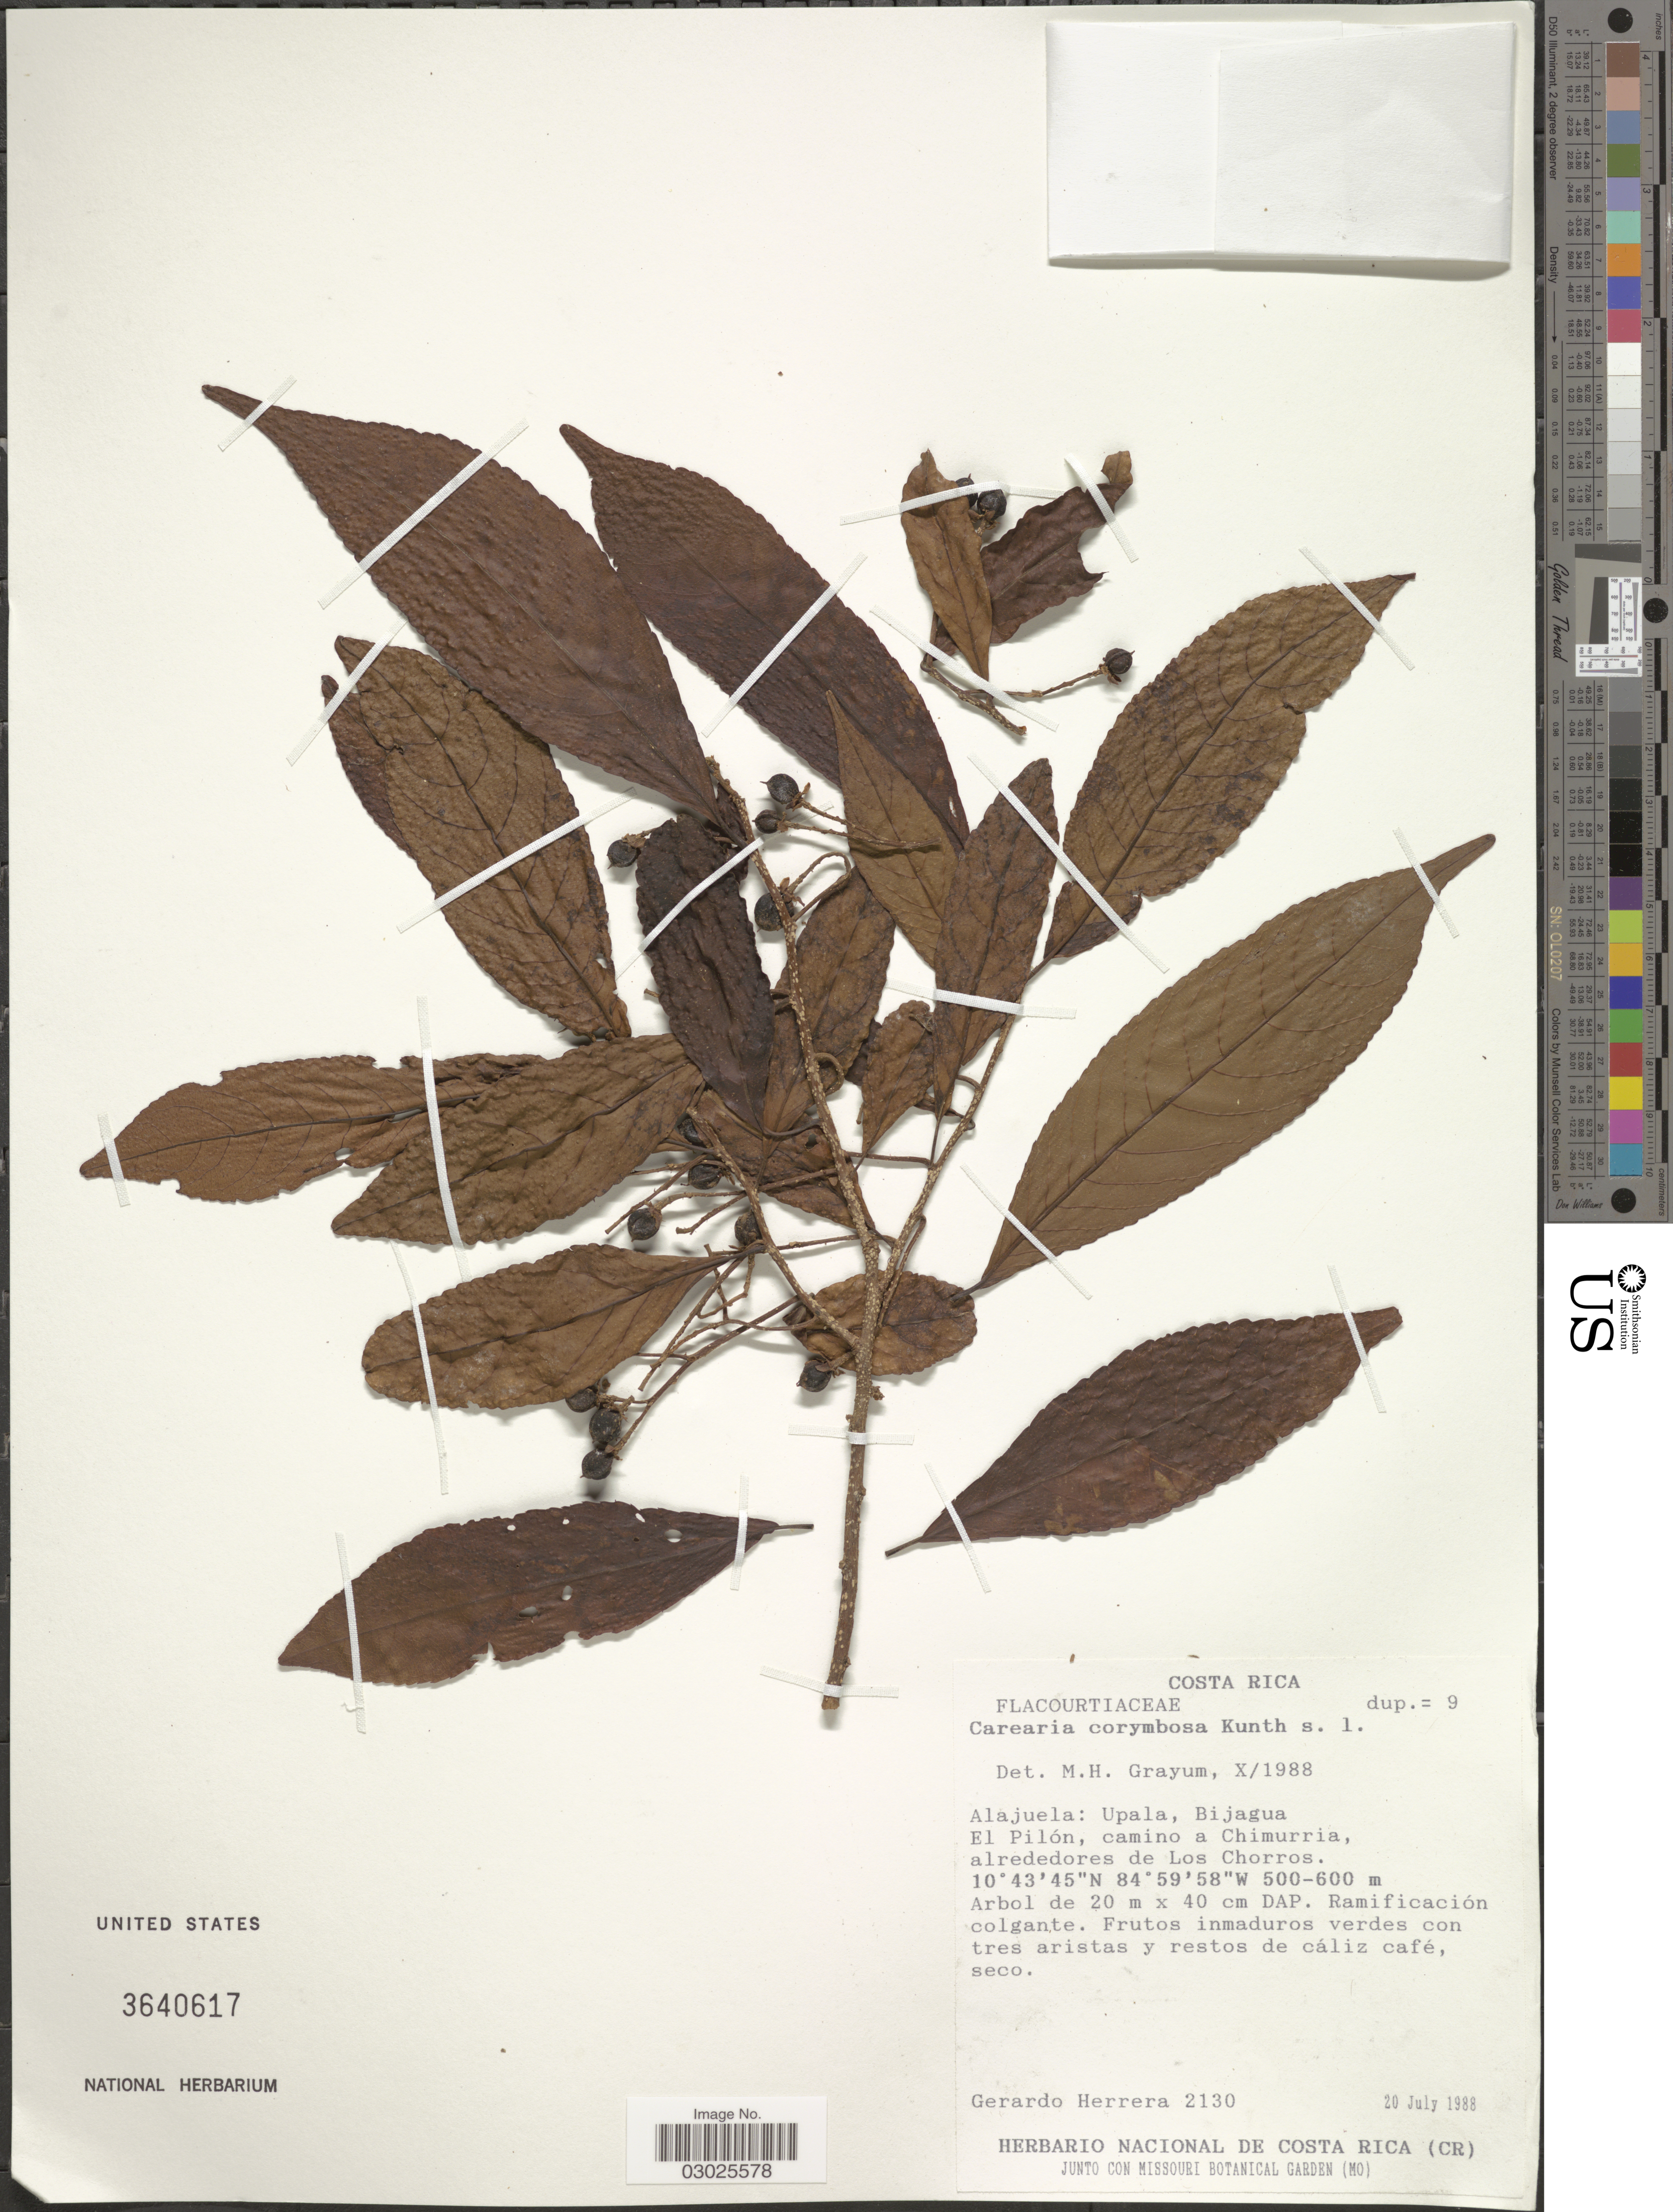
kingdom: Plantae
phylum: Tracheophyta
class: Magnoliopsida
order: Malpighiales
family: Salicaceae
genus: Casearia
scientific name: Casearia corymbosa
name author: Kunth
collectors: G. Herrera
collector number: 2130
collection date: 1988-07-20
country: Costa Rica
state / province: Alajuela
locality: Upala, Bijagua El Pilón, camino a Chimurria, alrededores de Los Chorros.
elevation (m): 500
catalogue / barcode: US 3640617